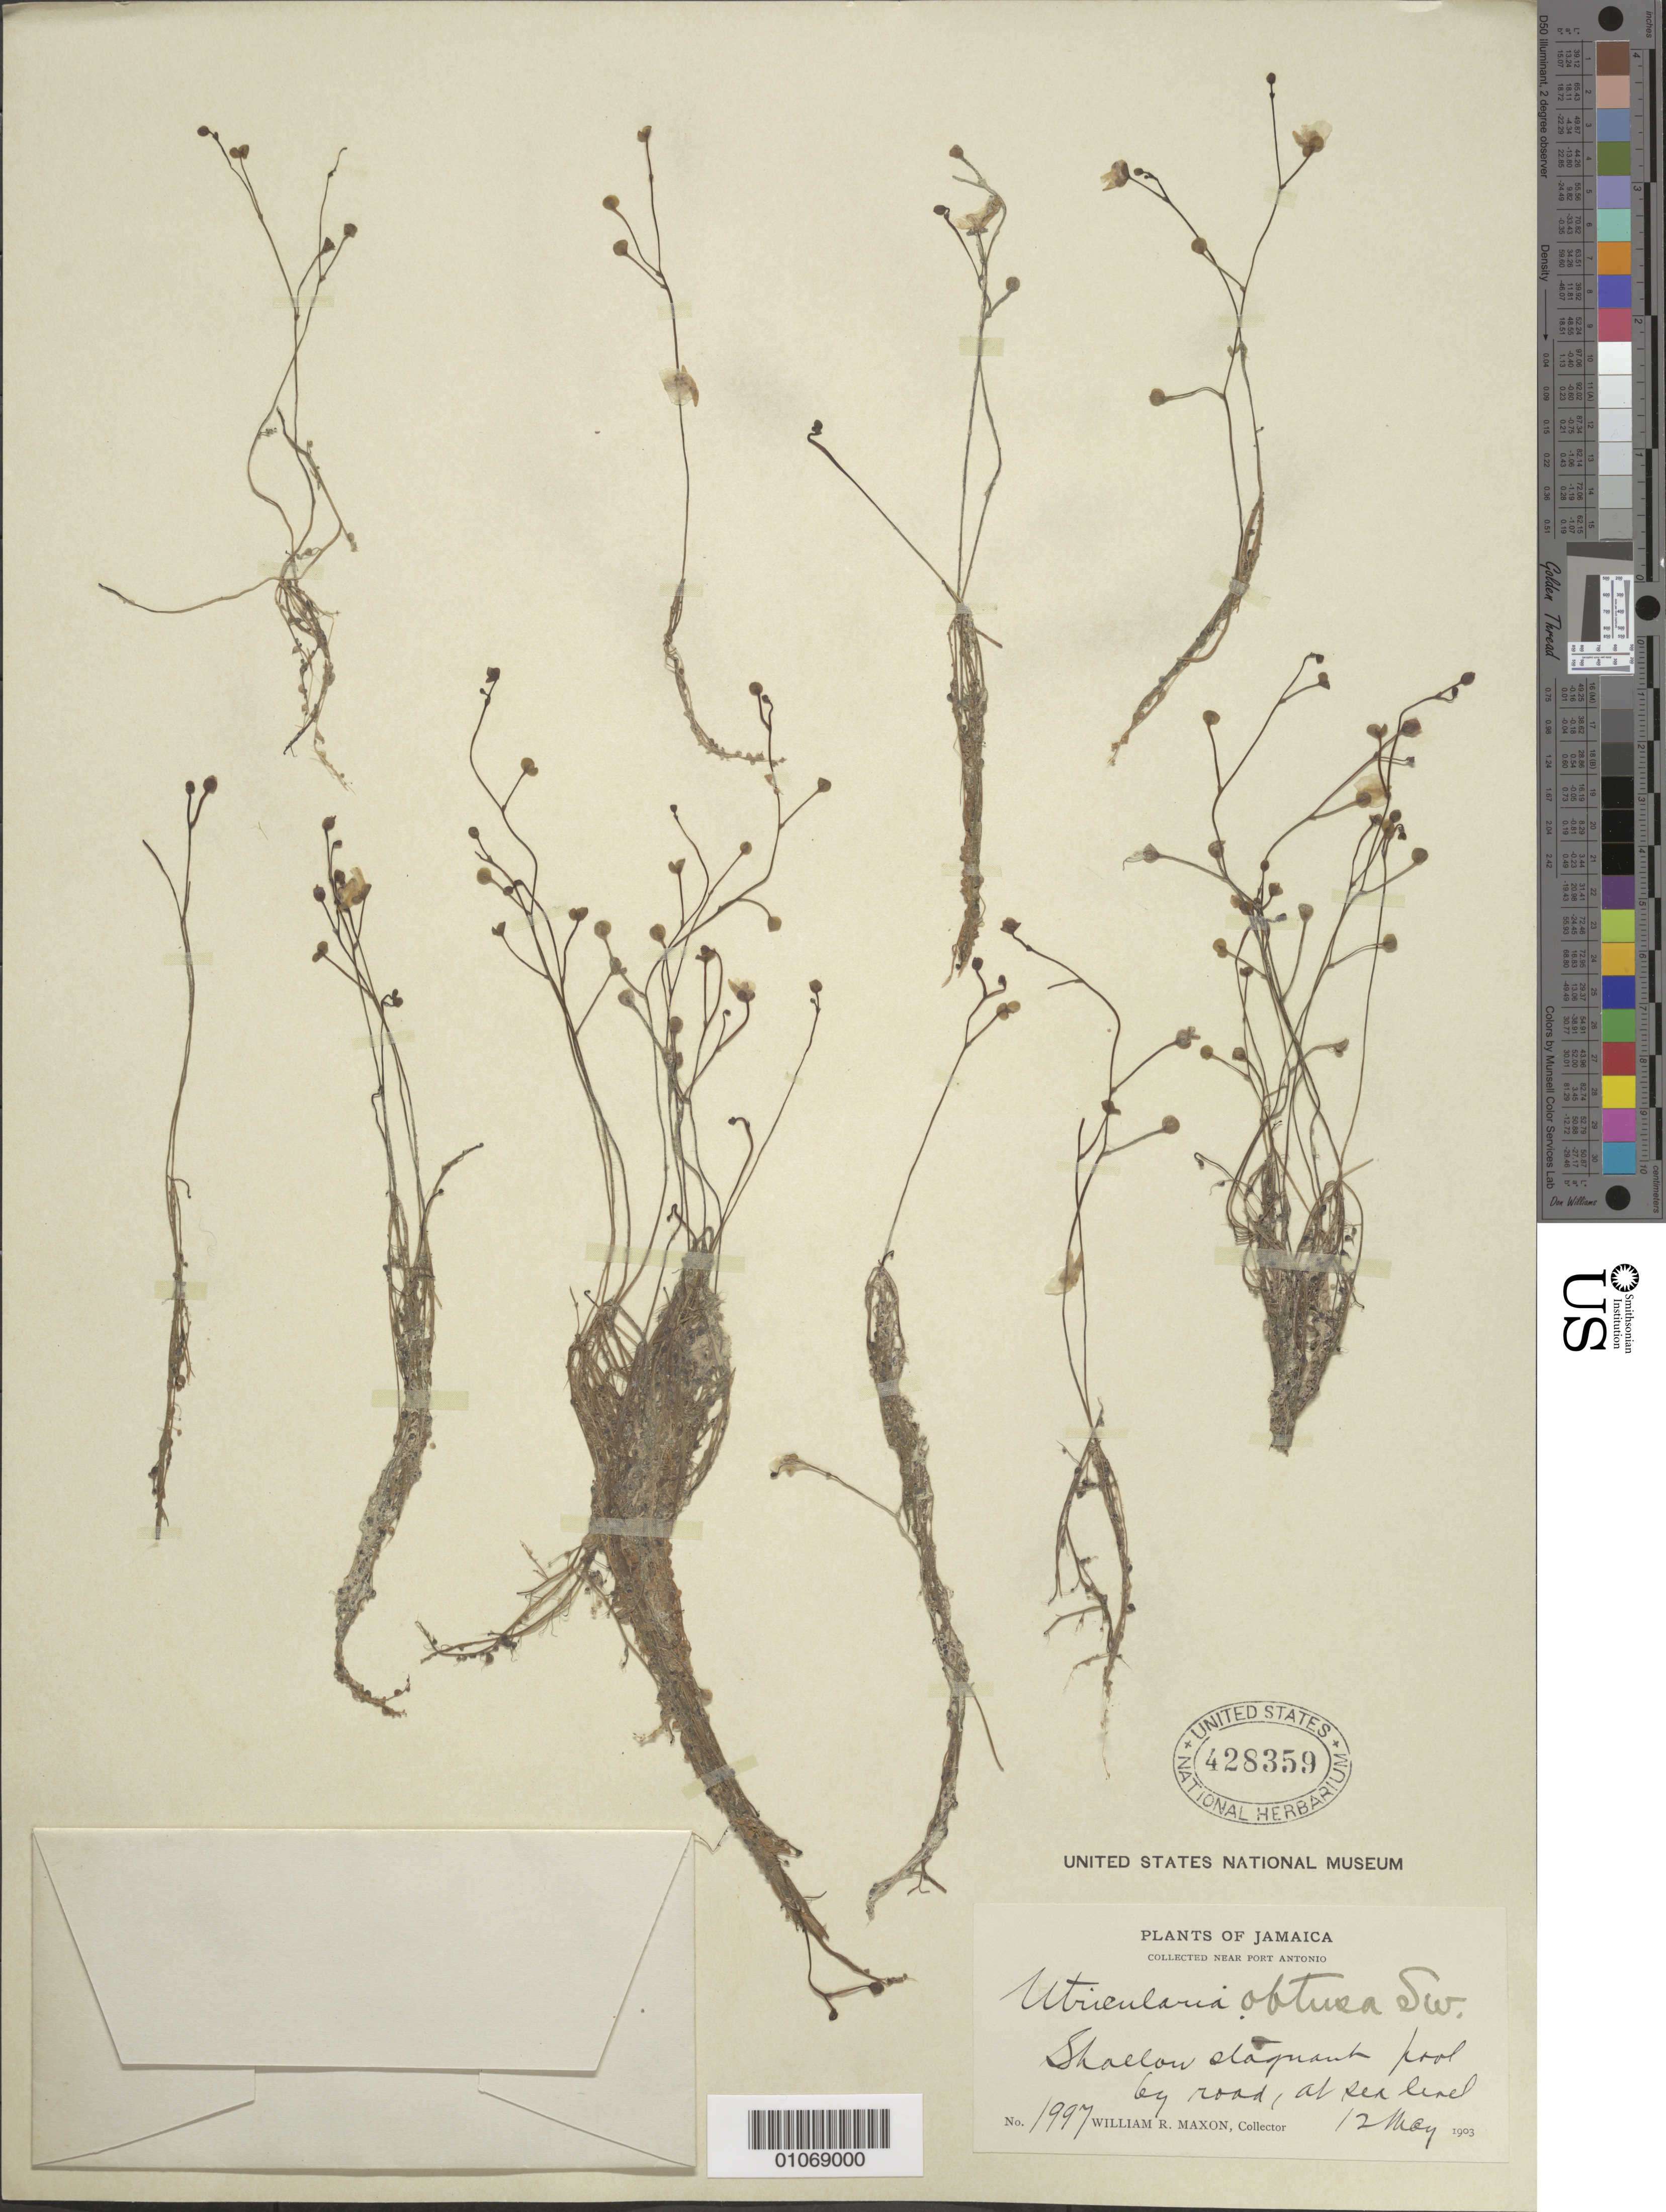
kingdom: Plantae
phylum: Tracheophyta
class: Magnoliopsida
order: Lamiales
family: Lentibulariaceae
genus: Utricularia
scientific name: Utricularia gibba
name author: L.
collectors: W. R. Maxon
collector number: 1997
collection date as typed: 12 May 1903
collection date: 1903-05-12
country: Jamaica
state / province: Portland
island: Jamaica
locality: Collected near Port Antonio. Shallow stagnant pool by road.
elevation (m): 0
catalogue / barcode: US 428359